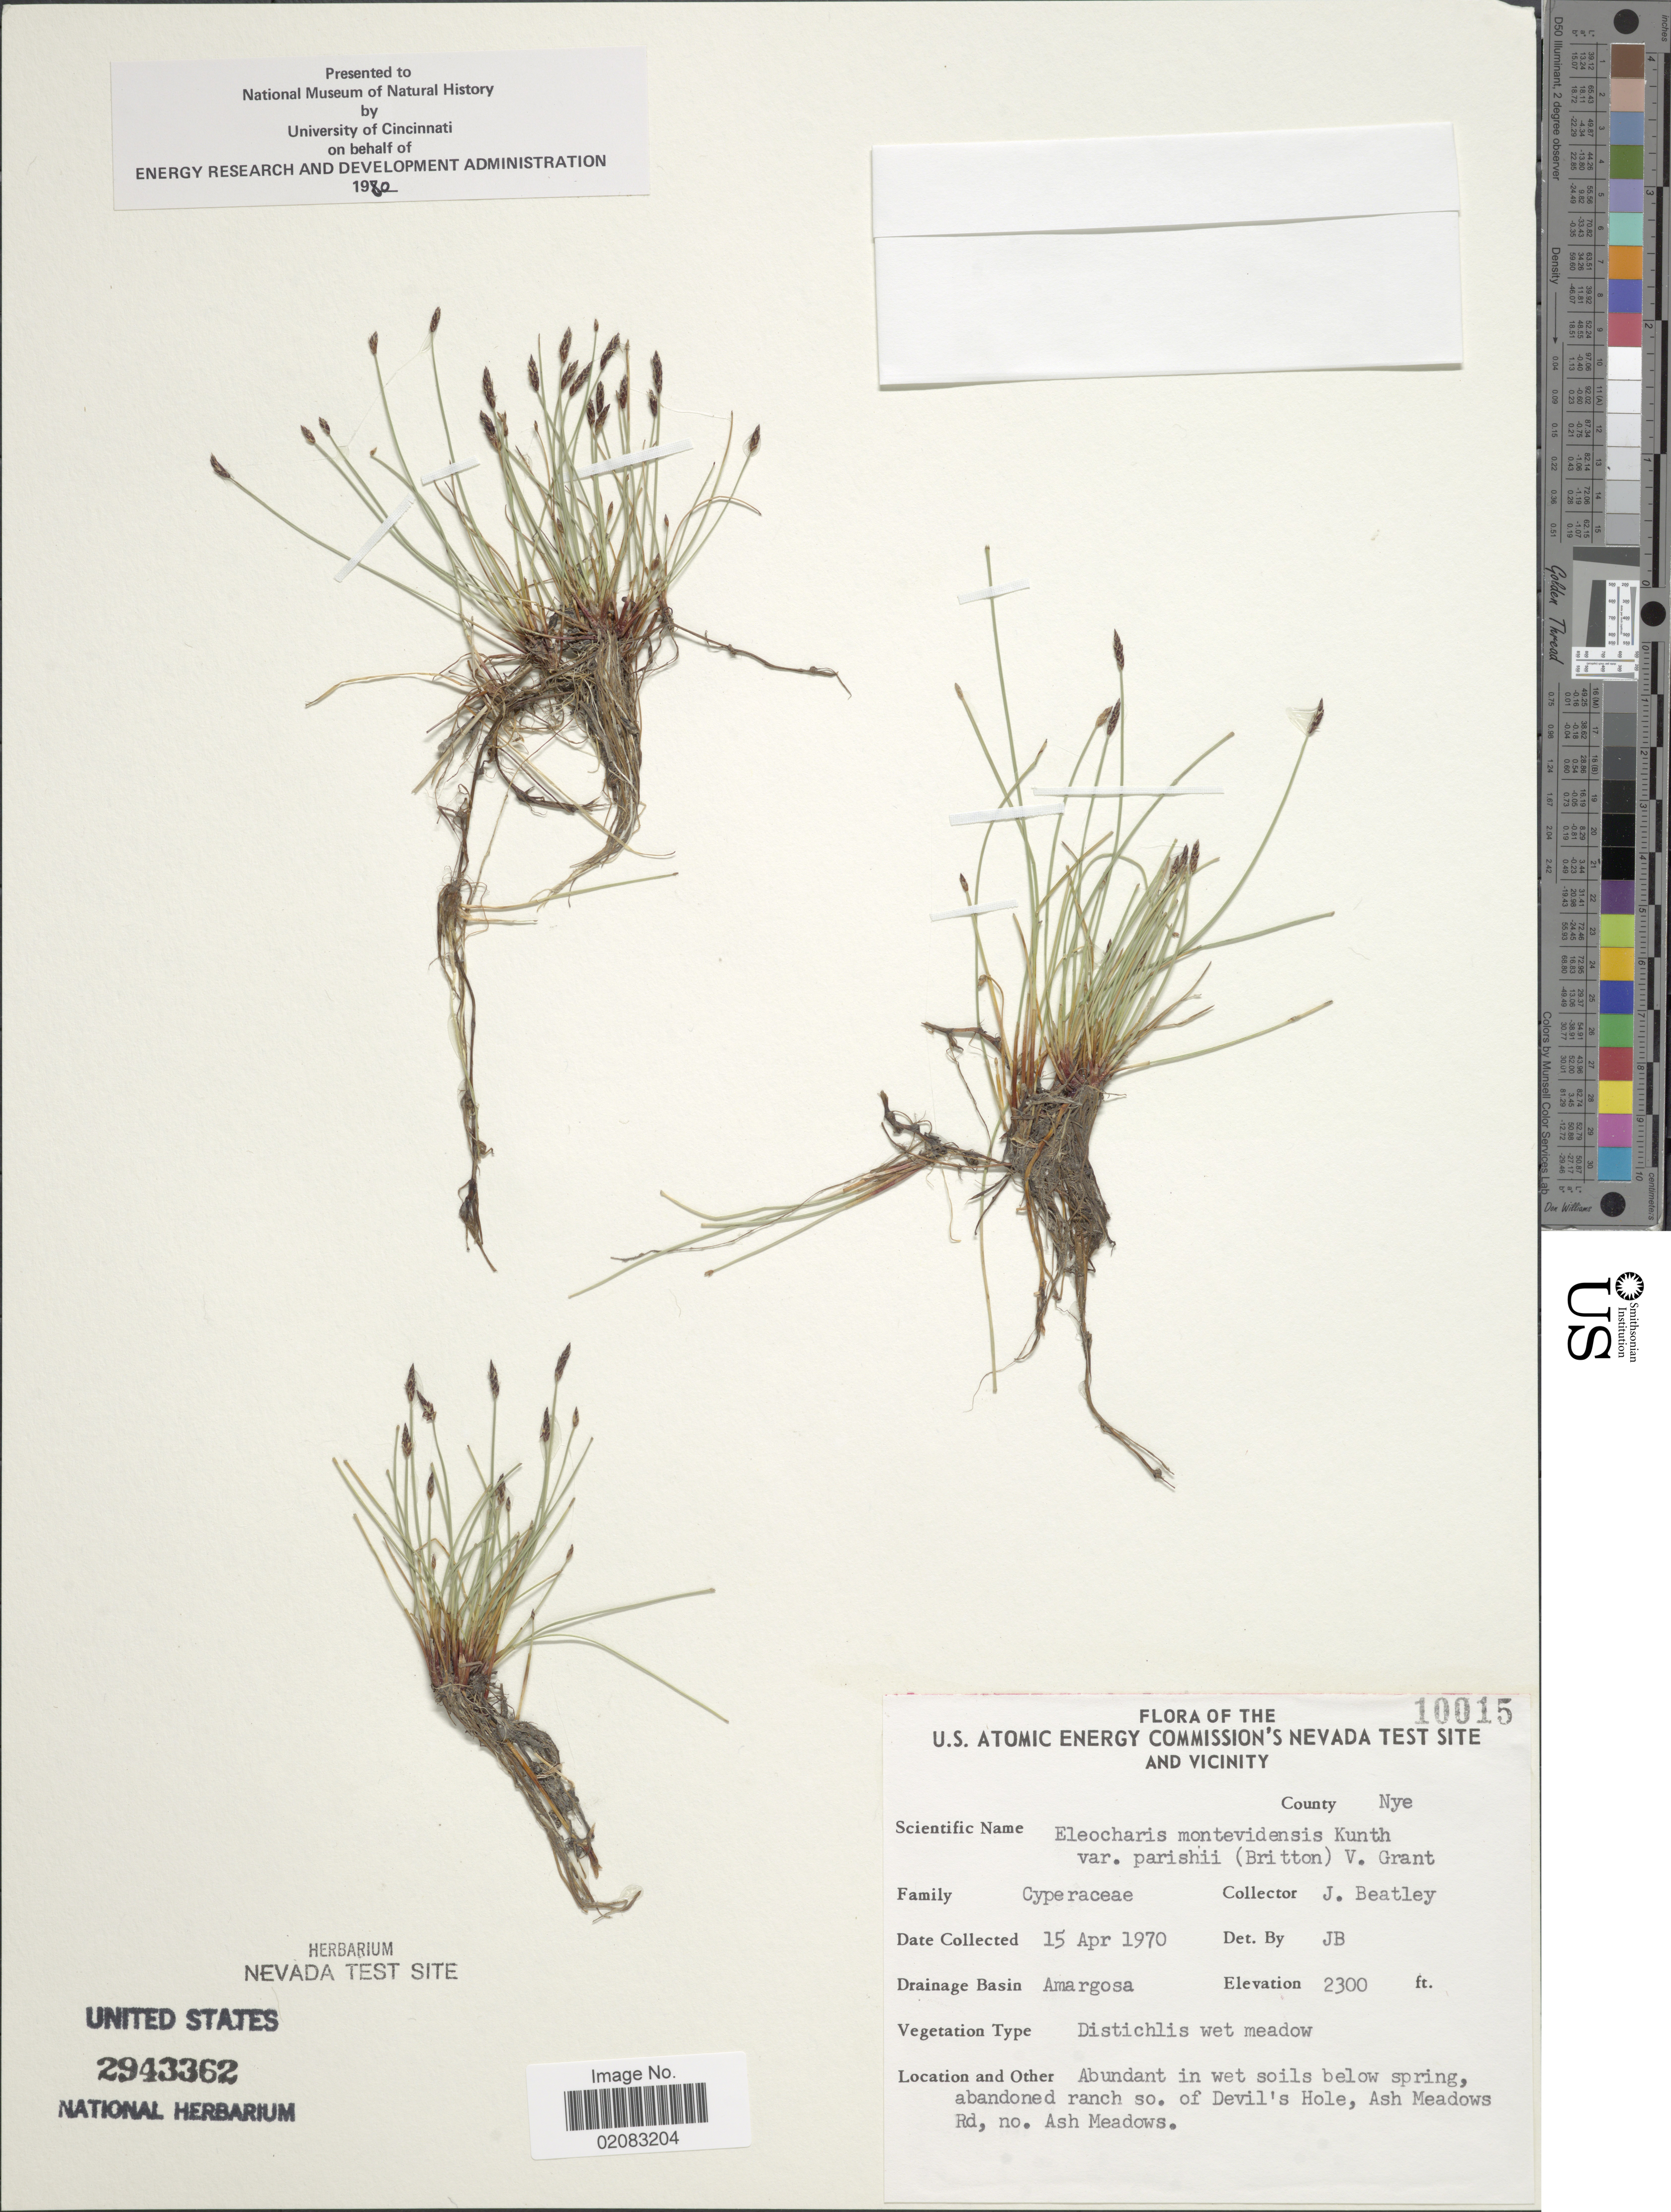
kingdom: Plantae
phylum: Tracheophyta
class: Liliopsida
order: Poales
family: Cyperaceae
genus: Eleocharis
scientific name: Eleocharis parishii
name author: Britton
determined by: Strong, Mark T., (BOT), Smithsonian Institution - National Museum of Natural History (UNITED STATES)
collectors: J. C. Beatley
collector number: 10015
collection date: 1970-04-15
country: United States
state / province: Nevada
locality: U.S. Atomic Energy Commision's Nevada Test Site and Vicinity, County Nye, Drainage Basin Amargosa, Abundant in wet soils below spring, abandoned ranch so. of Devil's Hole, Ash Meadows Rd, no. Ash Meadows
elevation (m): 701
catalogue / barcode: US 2943362